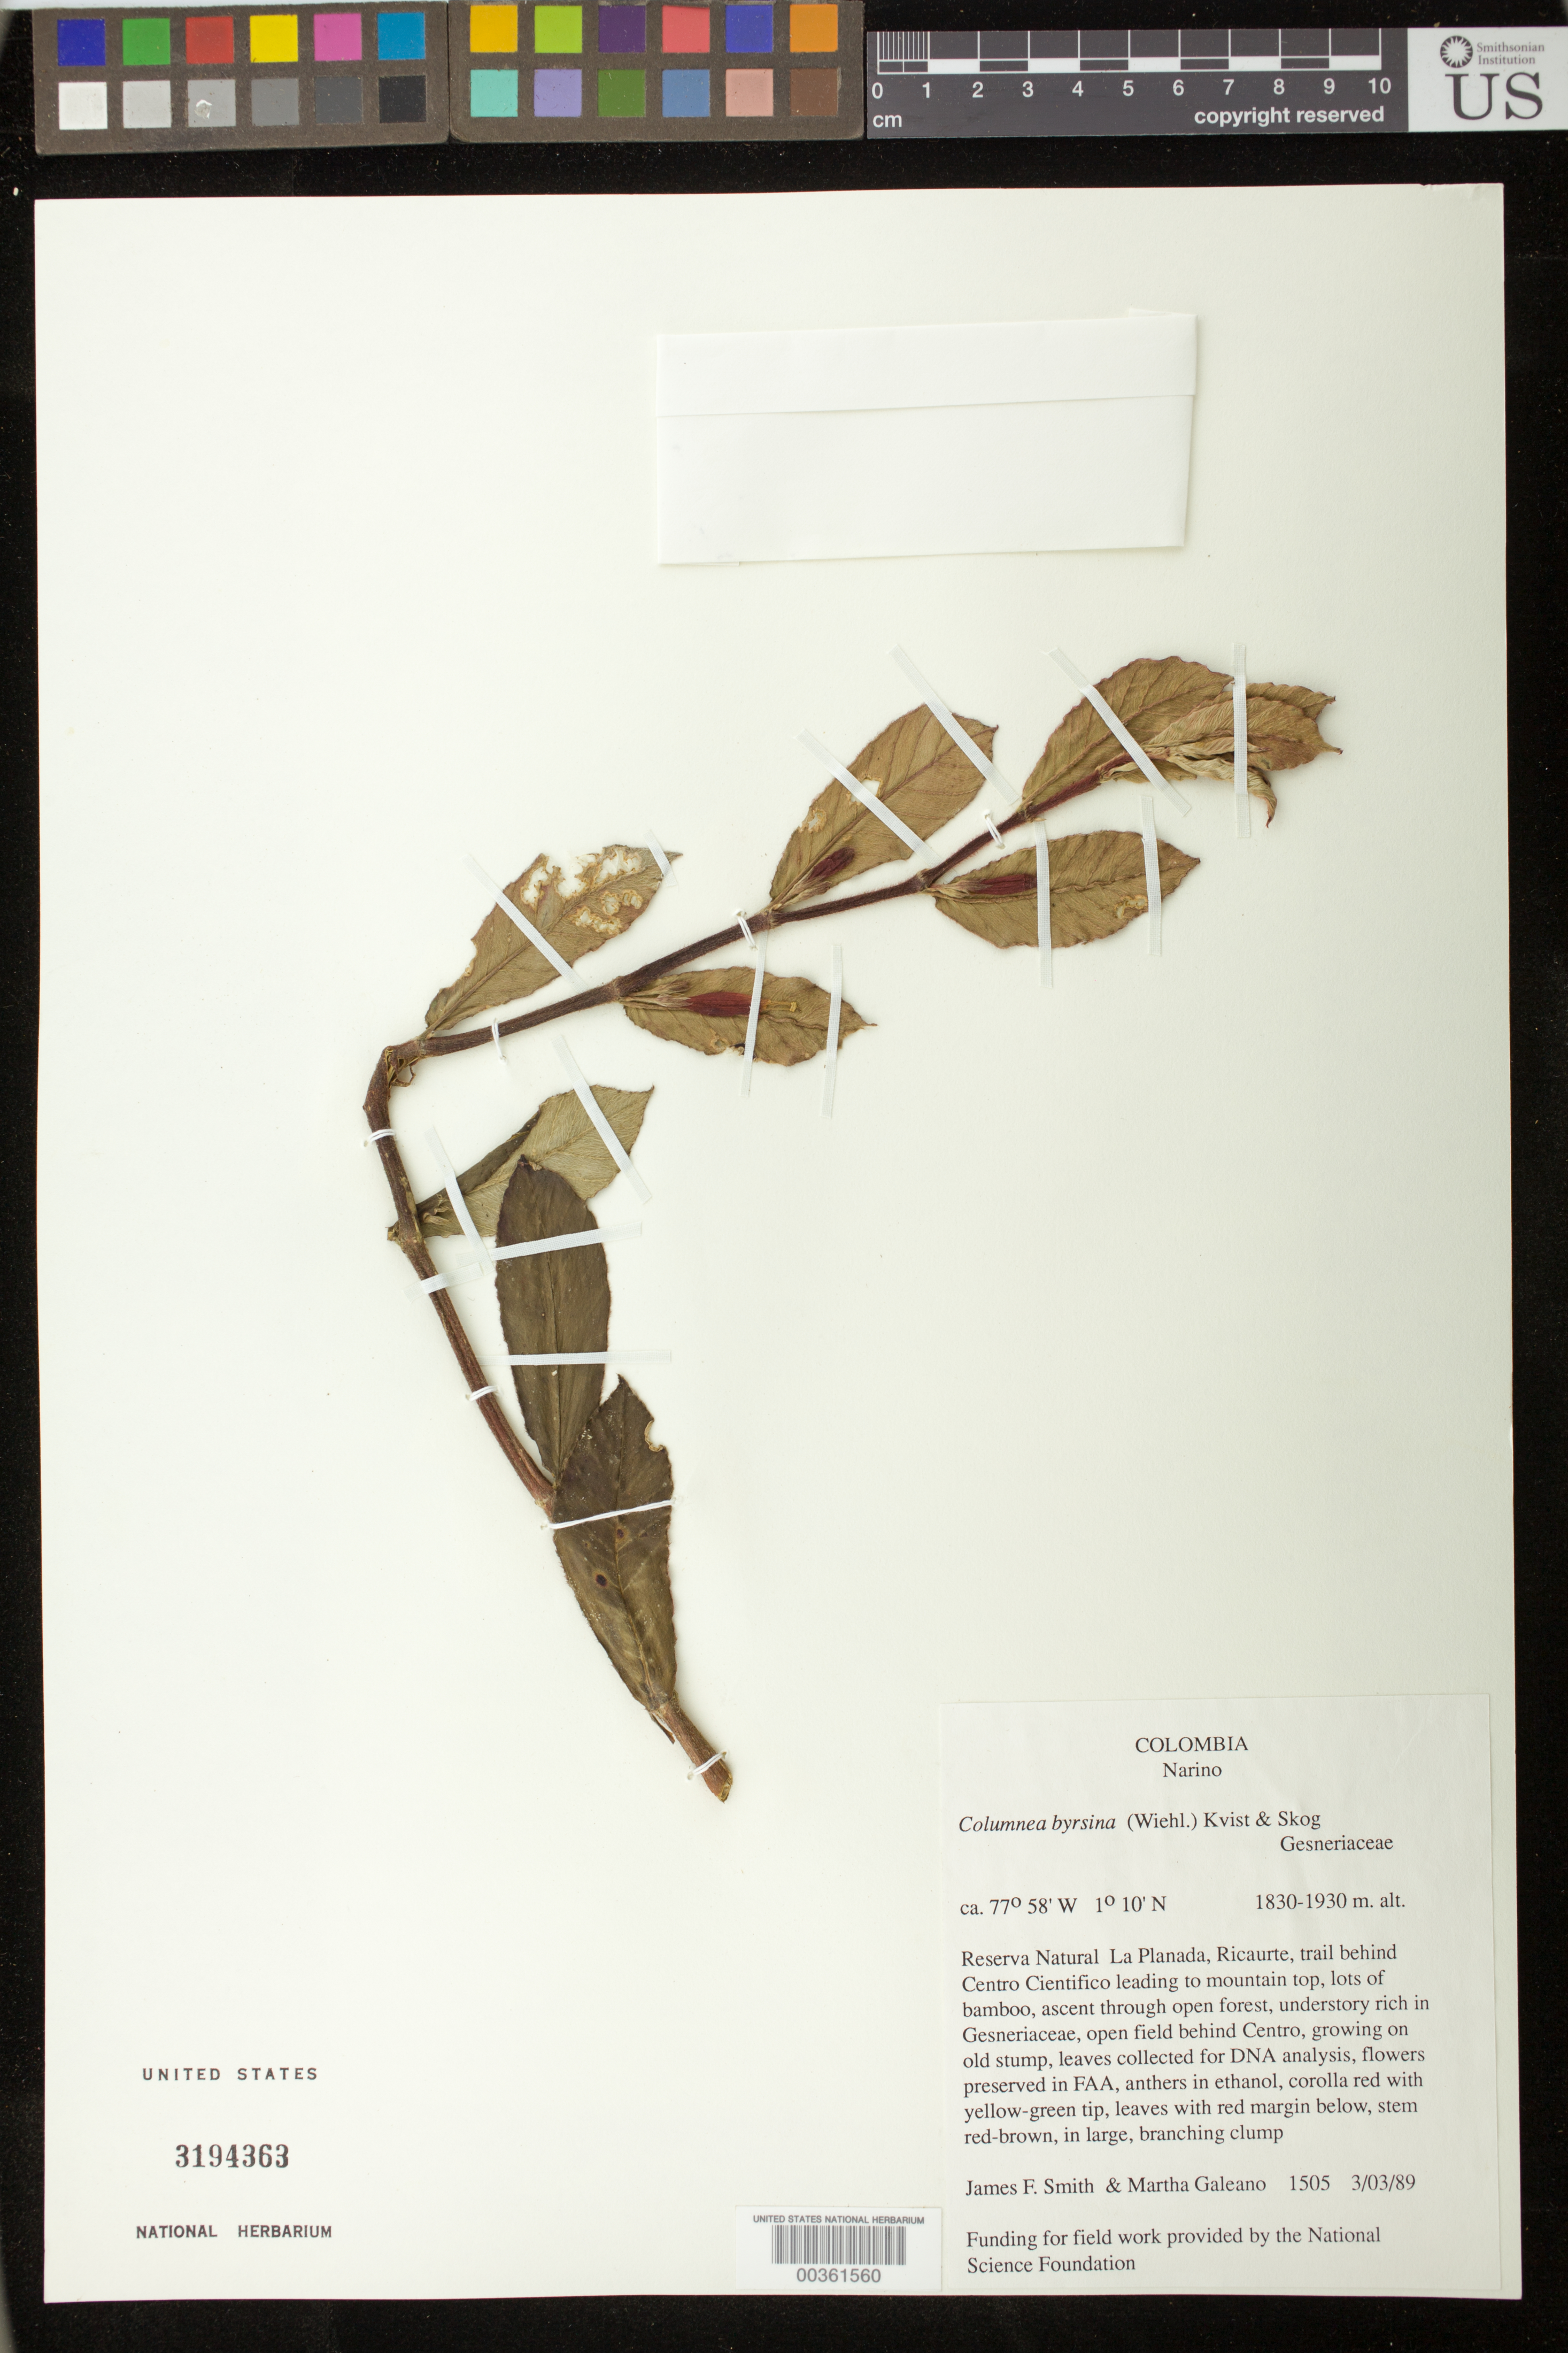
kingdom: Plantae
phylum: Tracheophyta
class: Magnoliopsida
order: Lamiales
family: Gesneriaceae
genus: Columnea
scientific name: Columnea byrsina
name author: (Wiehler) L.P. Kvist & L.E. Skog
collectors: J. Smith & M. Galeano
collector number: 1505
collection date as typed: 03 Mar 1989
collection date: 1989-03-03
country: Colombia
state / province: Nariño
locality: Reserva Natural La Planada, Ricaurte, trail behind Centro Cientifico leading to mountain top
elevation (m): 1830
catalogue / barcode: US 3194363